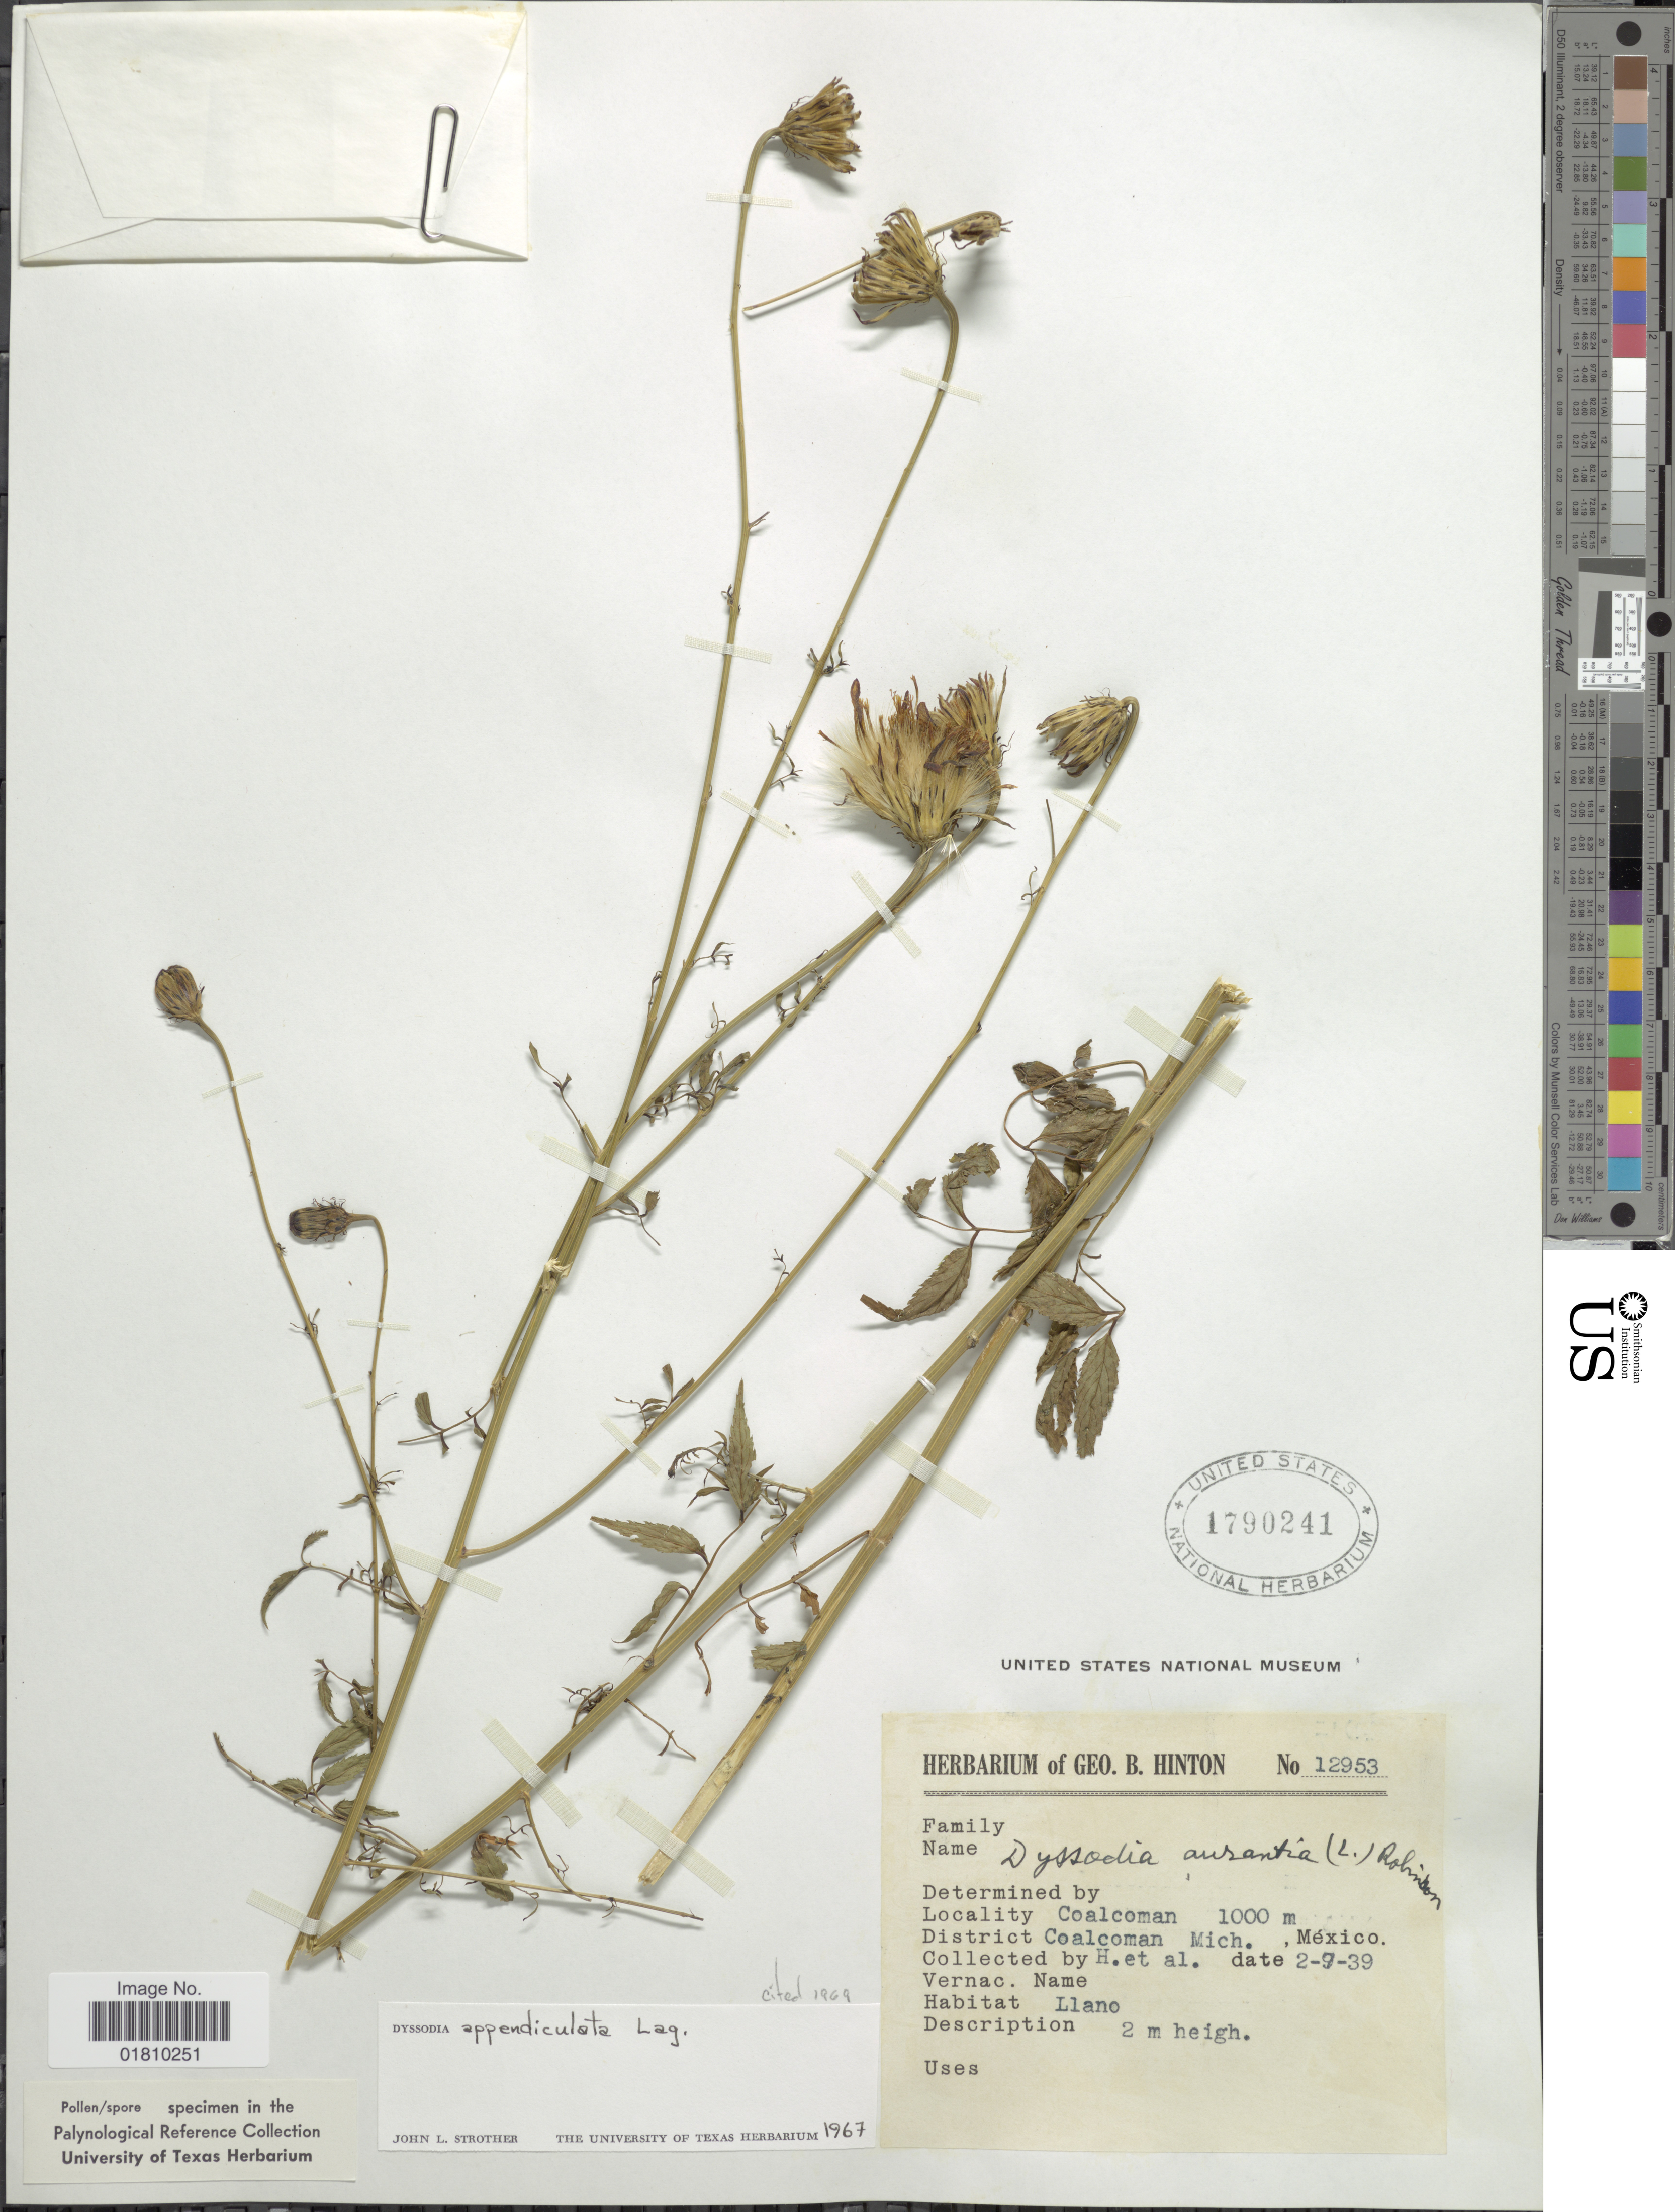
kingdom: Plantae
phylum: Tracheophyta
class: Magnoliopsida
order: Asterales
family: Asteraceae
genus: Adenophyllum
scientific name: Adenophyllum appendiculatum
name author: (Lag.) Strother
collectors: G. B. Hinton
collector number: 12953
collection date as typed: Transcribed d/m/y: 7/2/39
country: Mexico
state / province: Michoacán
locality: Coalcoman, District Coalcoman, llano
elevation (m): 1000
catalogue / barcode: US 1790241